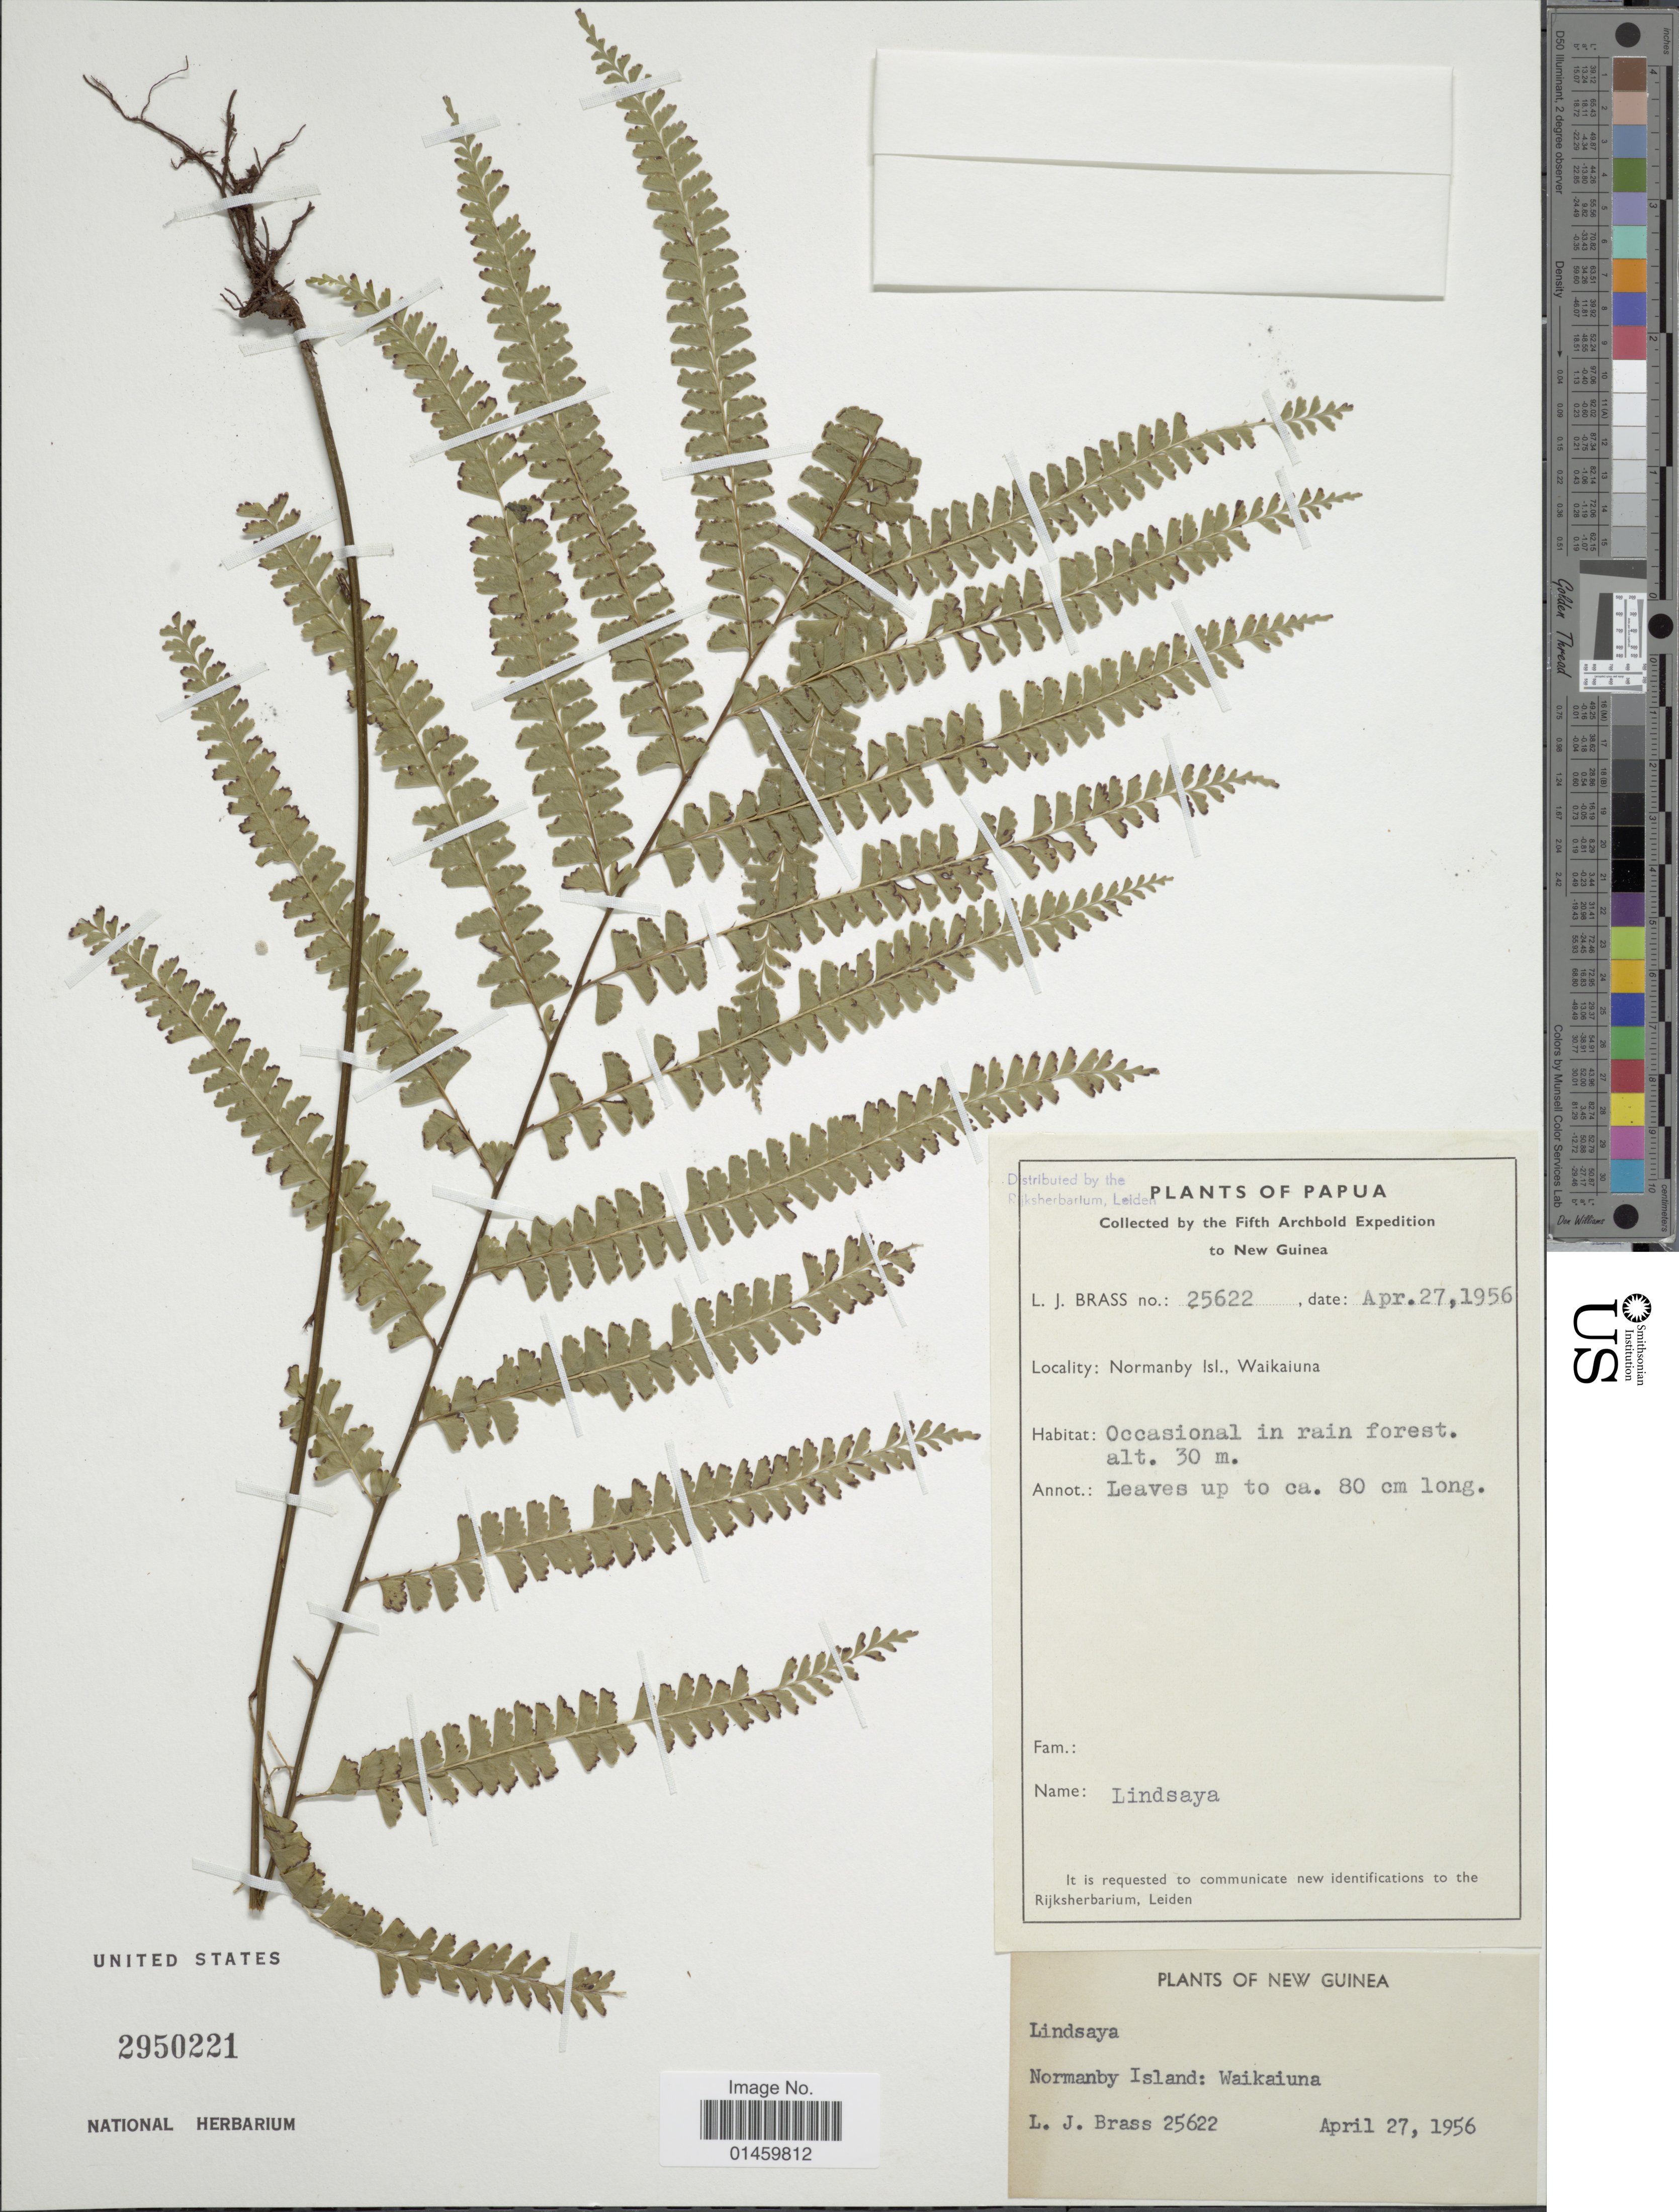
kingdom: Plantae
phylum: Tracheophyta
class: Polypodiopsida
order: Polypodiales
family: Lindsaeaceae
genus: Lindsaea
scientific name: Lindsaea sp.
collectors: L. J. Brass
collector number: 25622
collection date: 1956-04-27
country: Papua New Guinea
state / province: Milne Bay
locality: Papua. Normanby Isl., Waikaiuna. New Guinea.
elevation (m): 30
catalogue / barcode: US 2950221